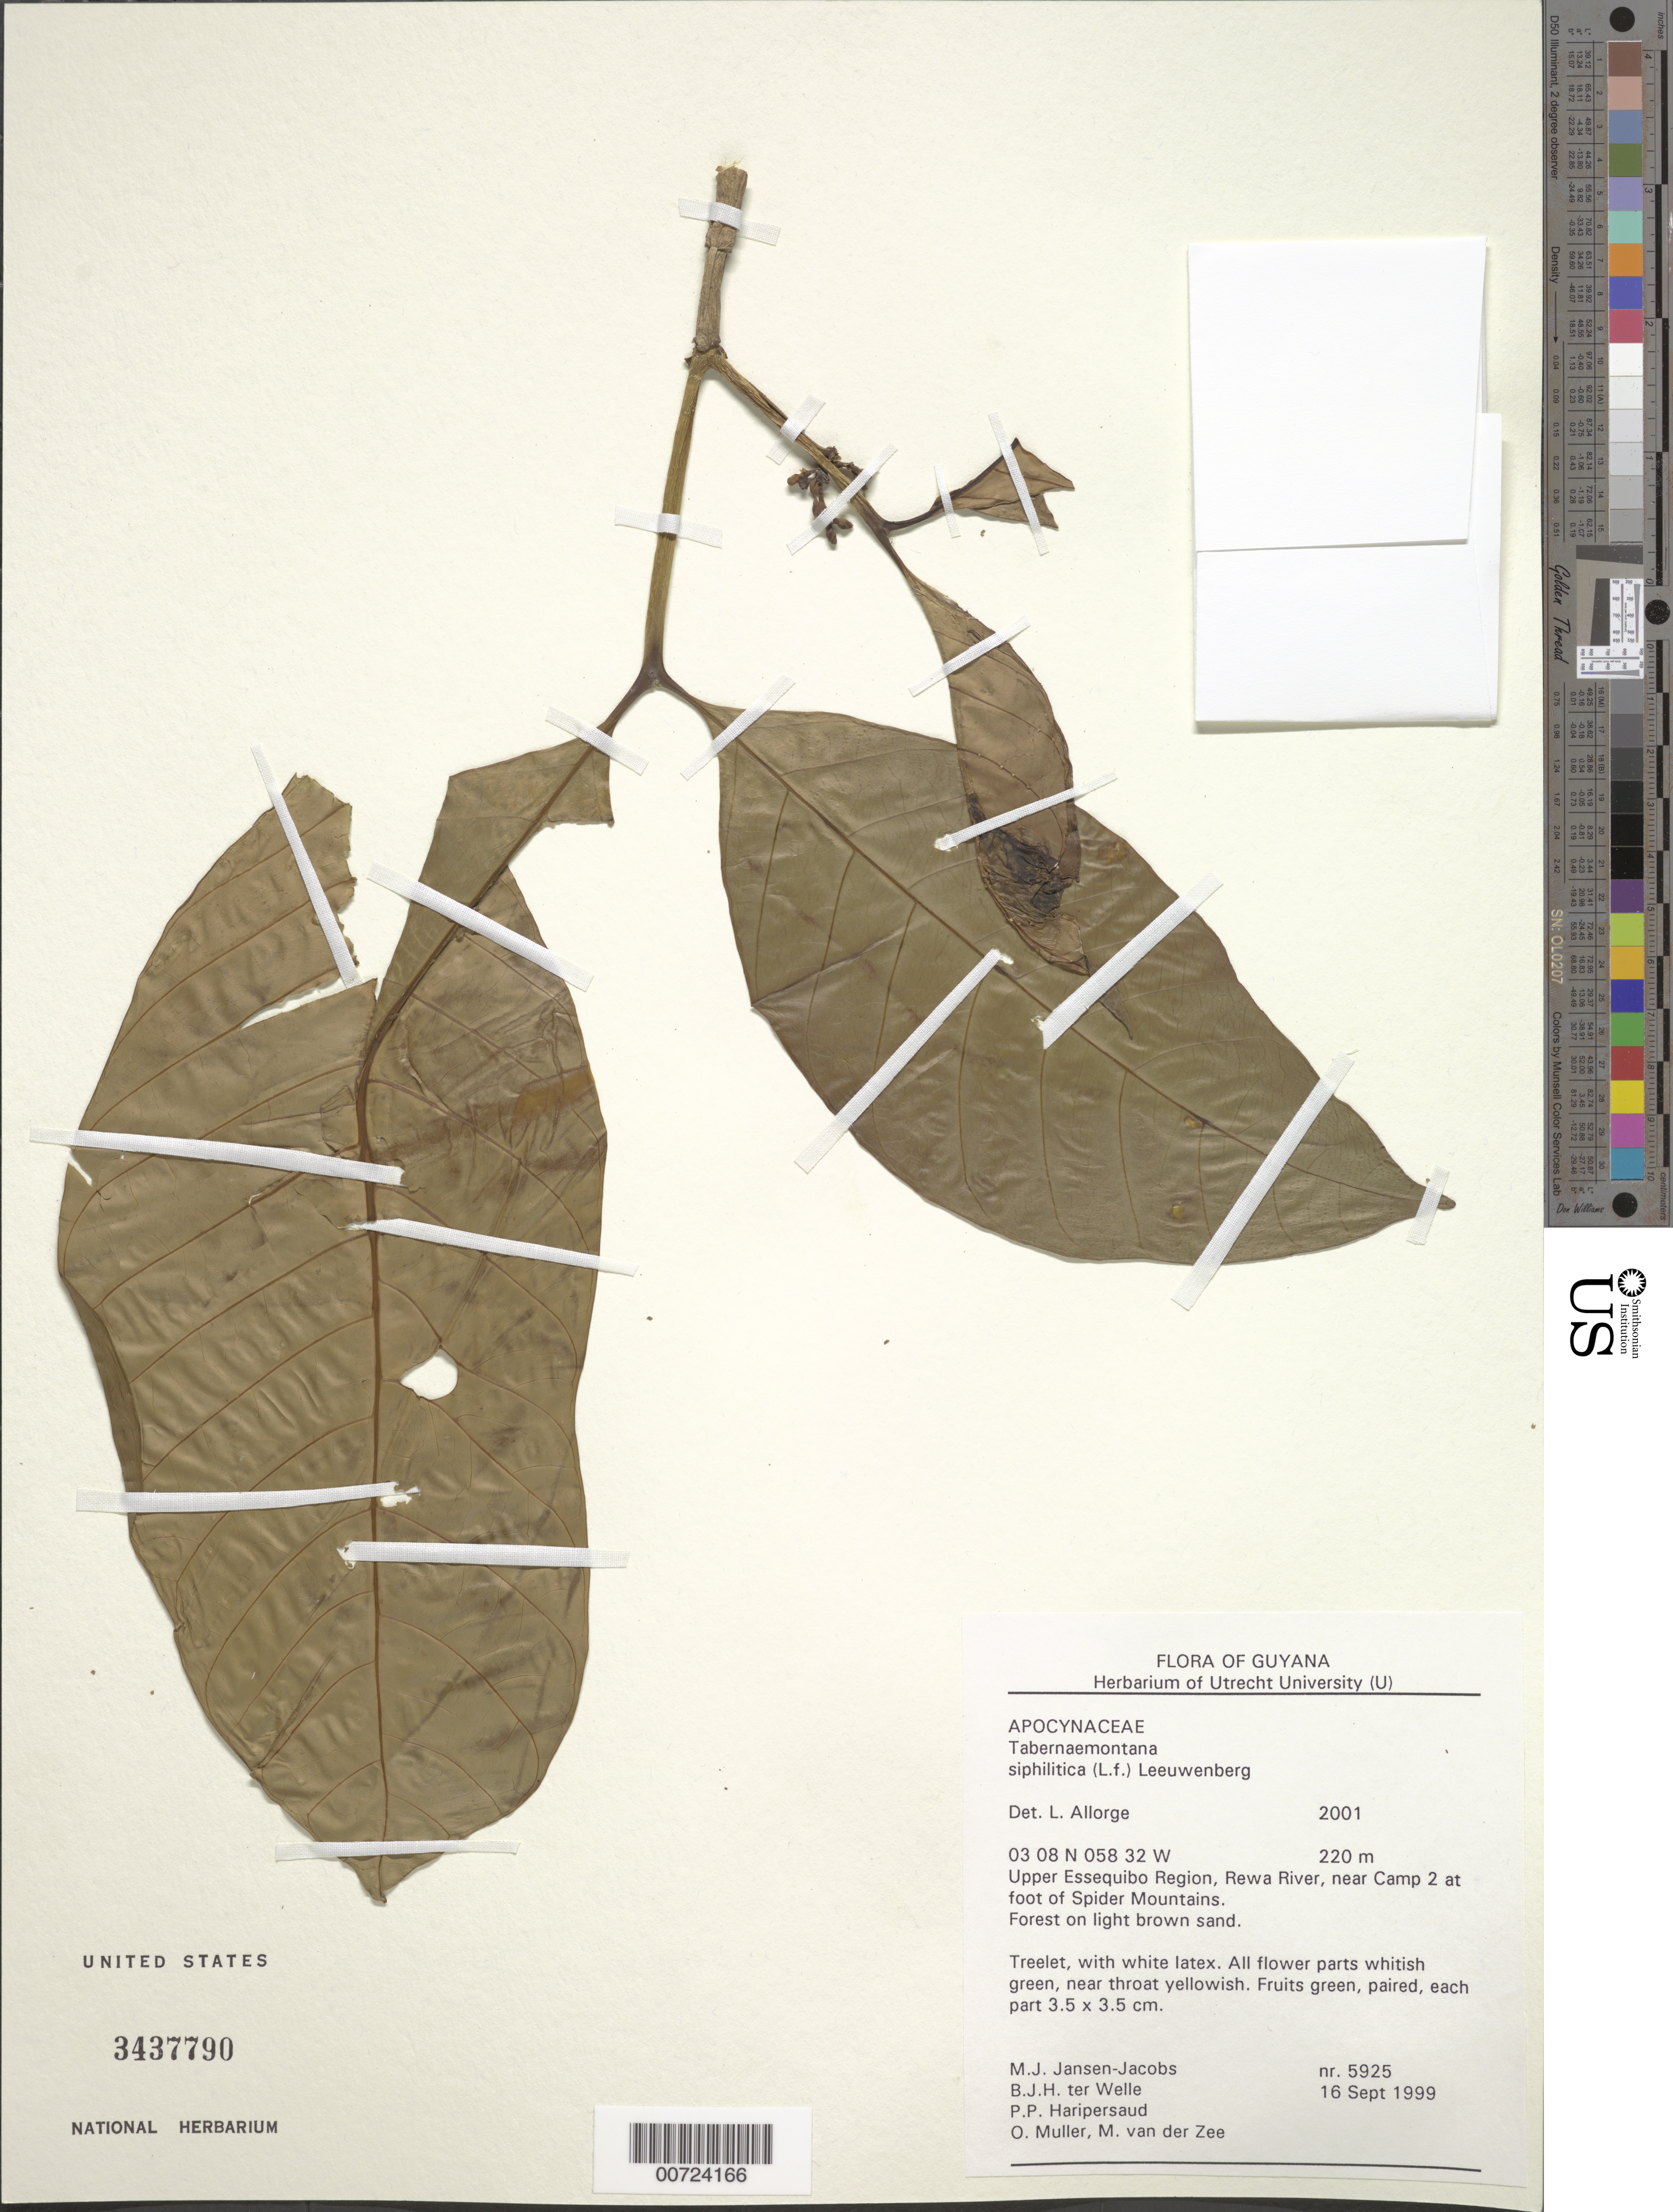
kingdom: Plantae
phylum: Tracheophyta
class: Magnoliopsida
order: Gentianales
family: Apocynaceae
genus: Tabernaemontana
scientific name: Tabernaemontana siphilitica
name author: (L. f.) Leeuwenb.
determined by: Allorge, L.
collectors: M. J. Jansen-Jacobs, B. Welle, P. Haripersaud, O. Muller & M. van der Zee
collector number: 5925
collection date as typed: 16-Sep-99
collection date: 1999-09-16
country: Guyana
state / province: U. Takutu-U. Essequibo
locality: Rewa River, at foot of Spider Mts., near camp 2, Upper Essequibo Region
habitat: Forest on light brown sand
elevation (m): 220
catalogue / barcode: US 3437790